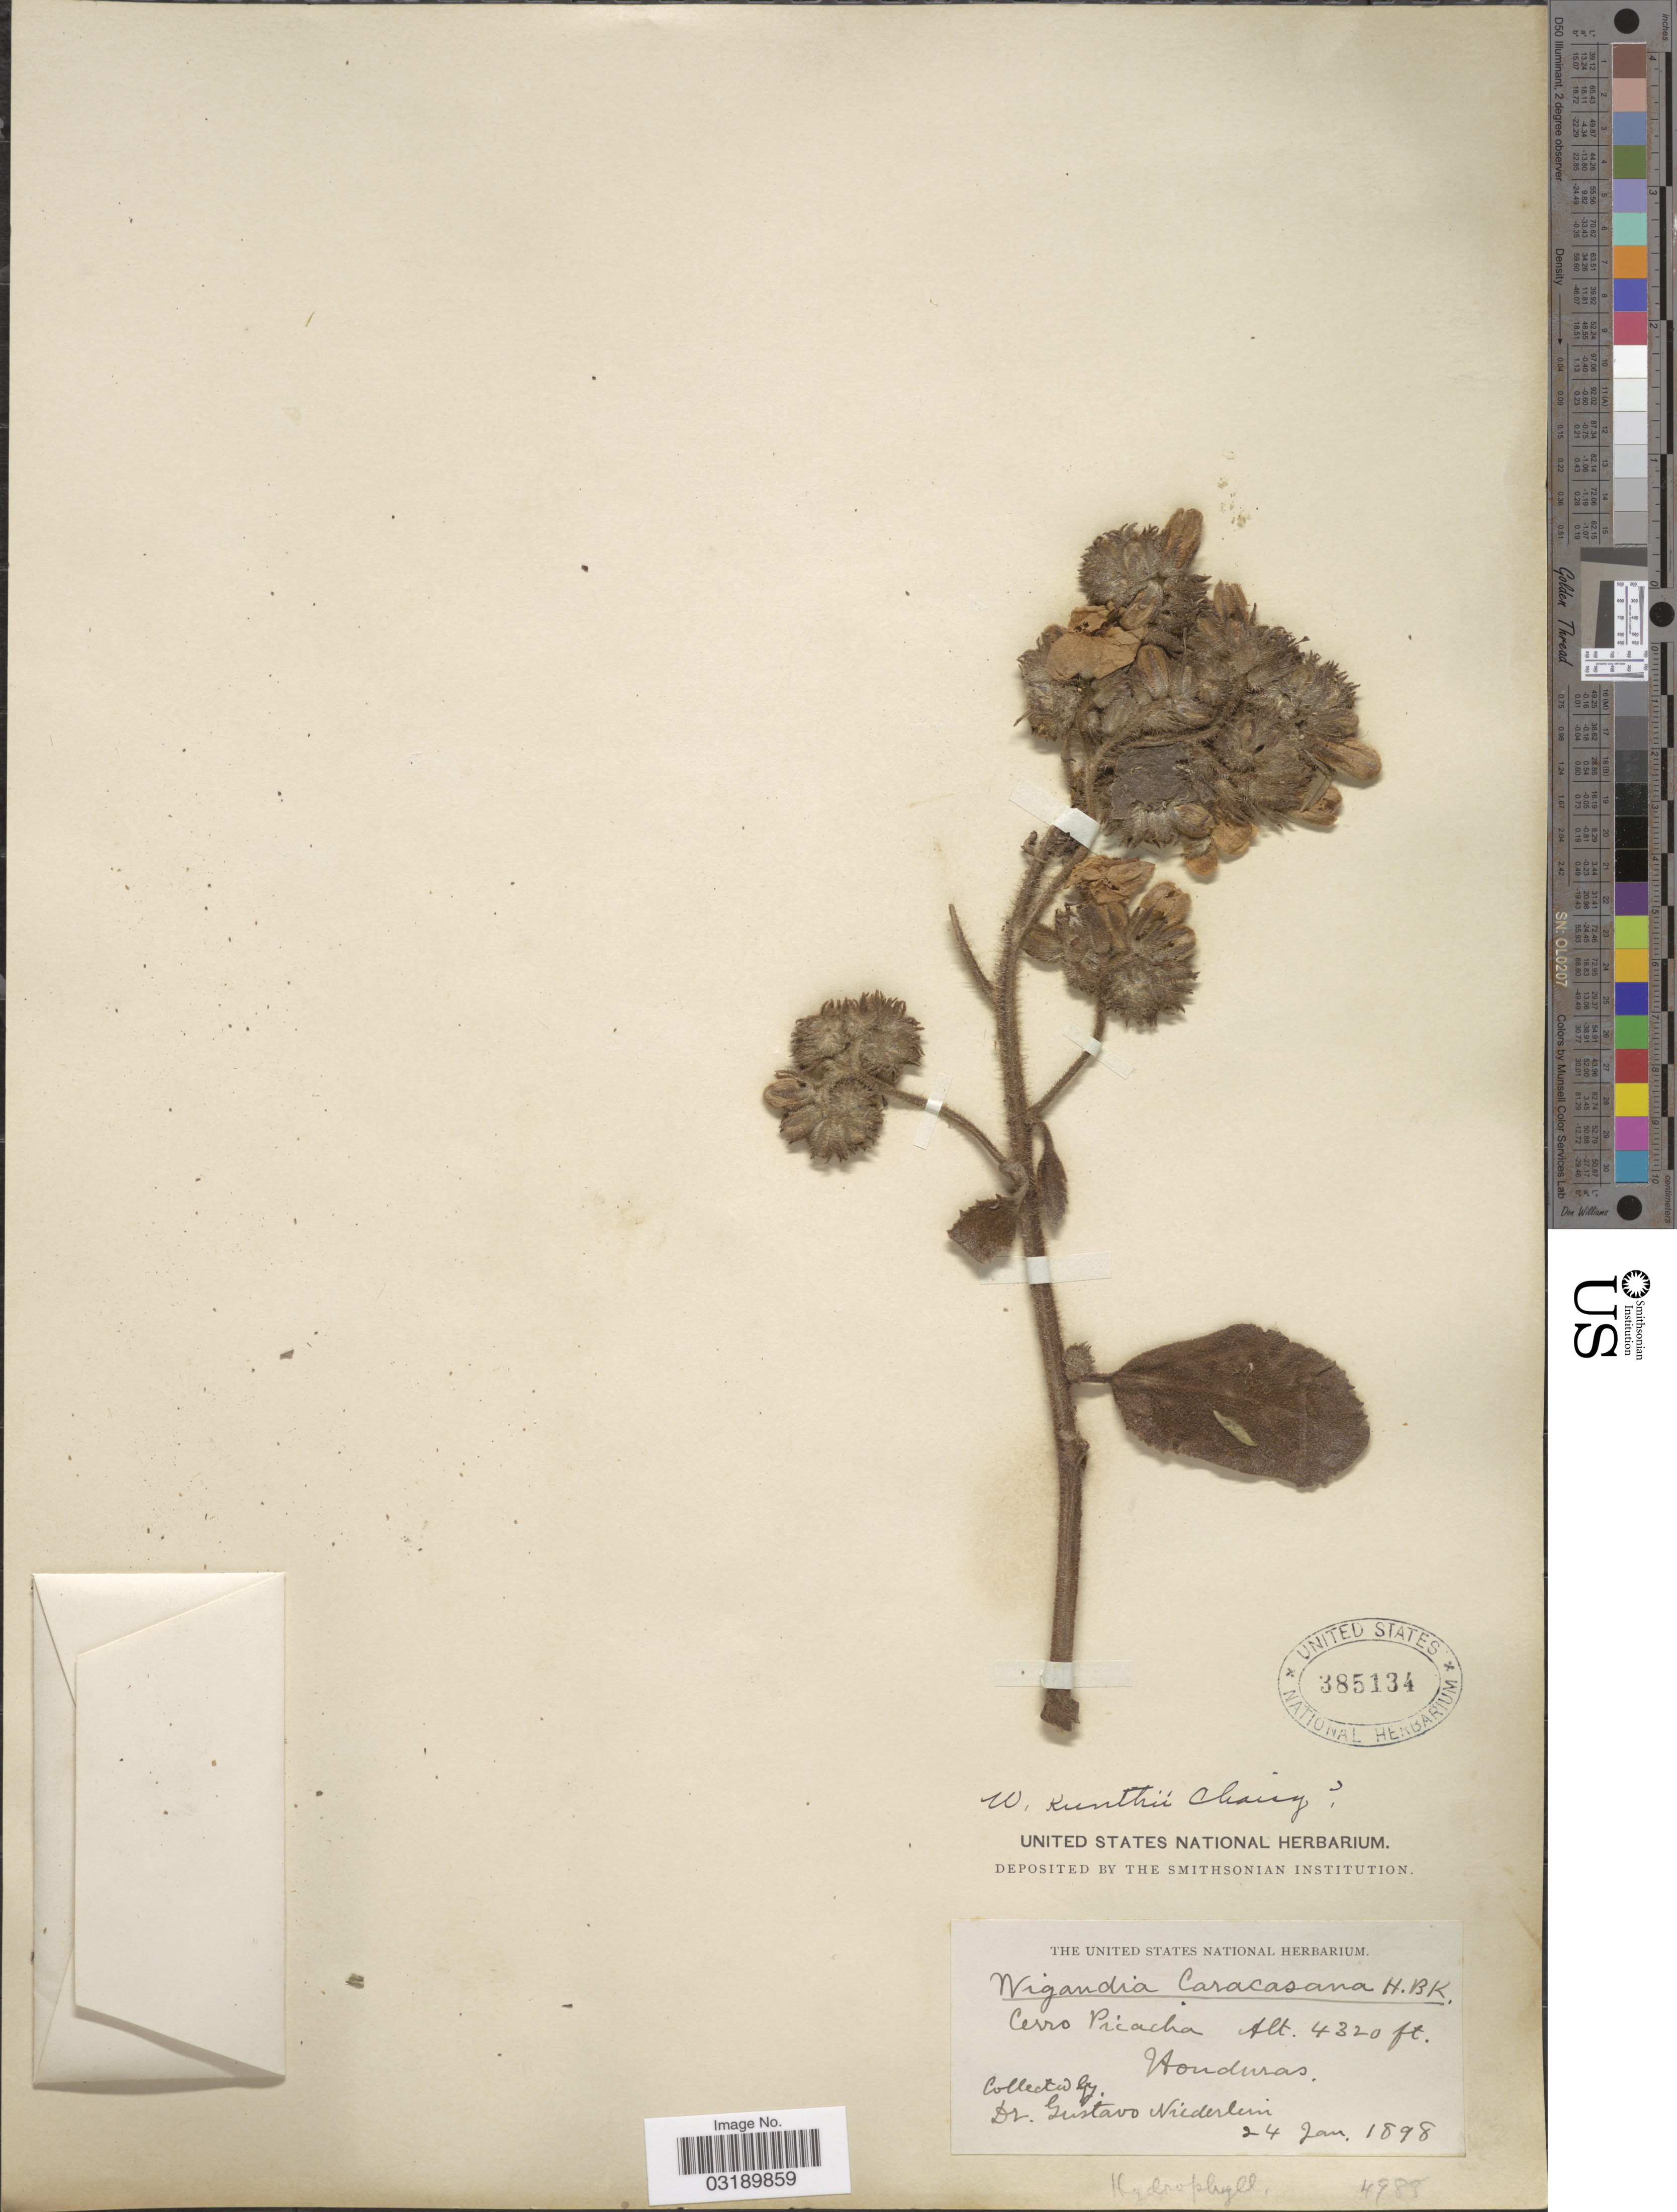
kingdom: Plantae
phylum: Tracheophyta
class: Magnoliopsida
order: Boraginales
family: Namaceae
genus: Wigandia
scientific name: Wigandia kunthii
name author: Choisy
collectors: G. Niederlein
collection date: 1898-01-24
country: Honduras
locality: Cerro Picacha.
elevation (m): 1317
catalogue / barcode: US 385134